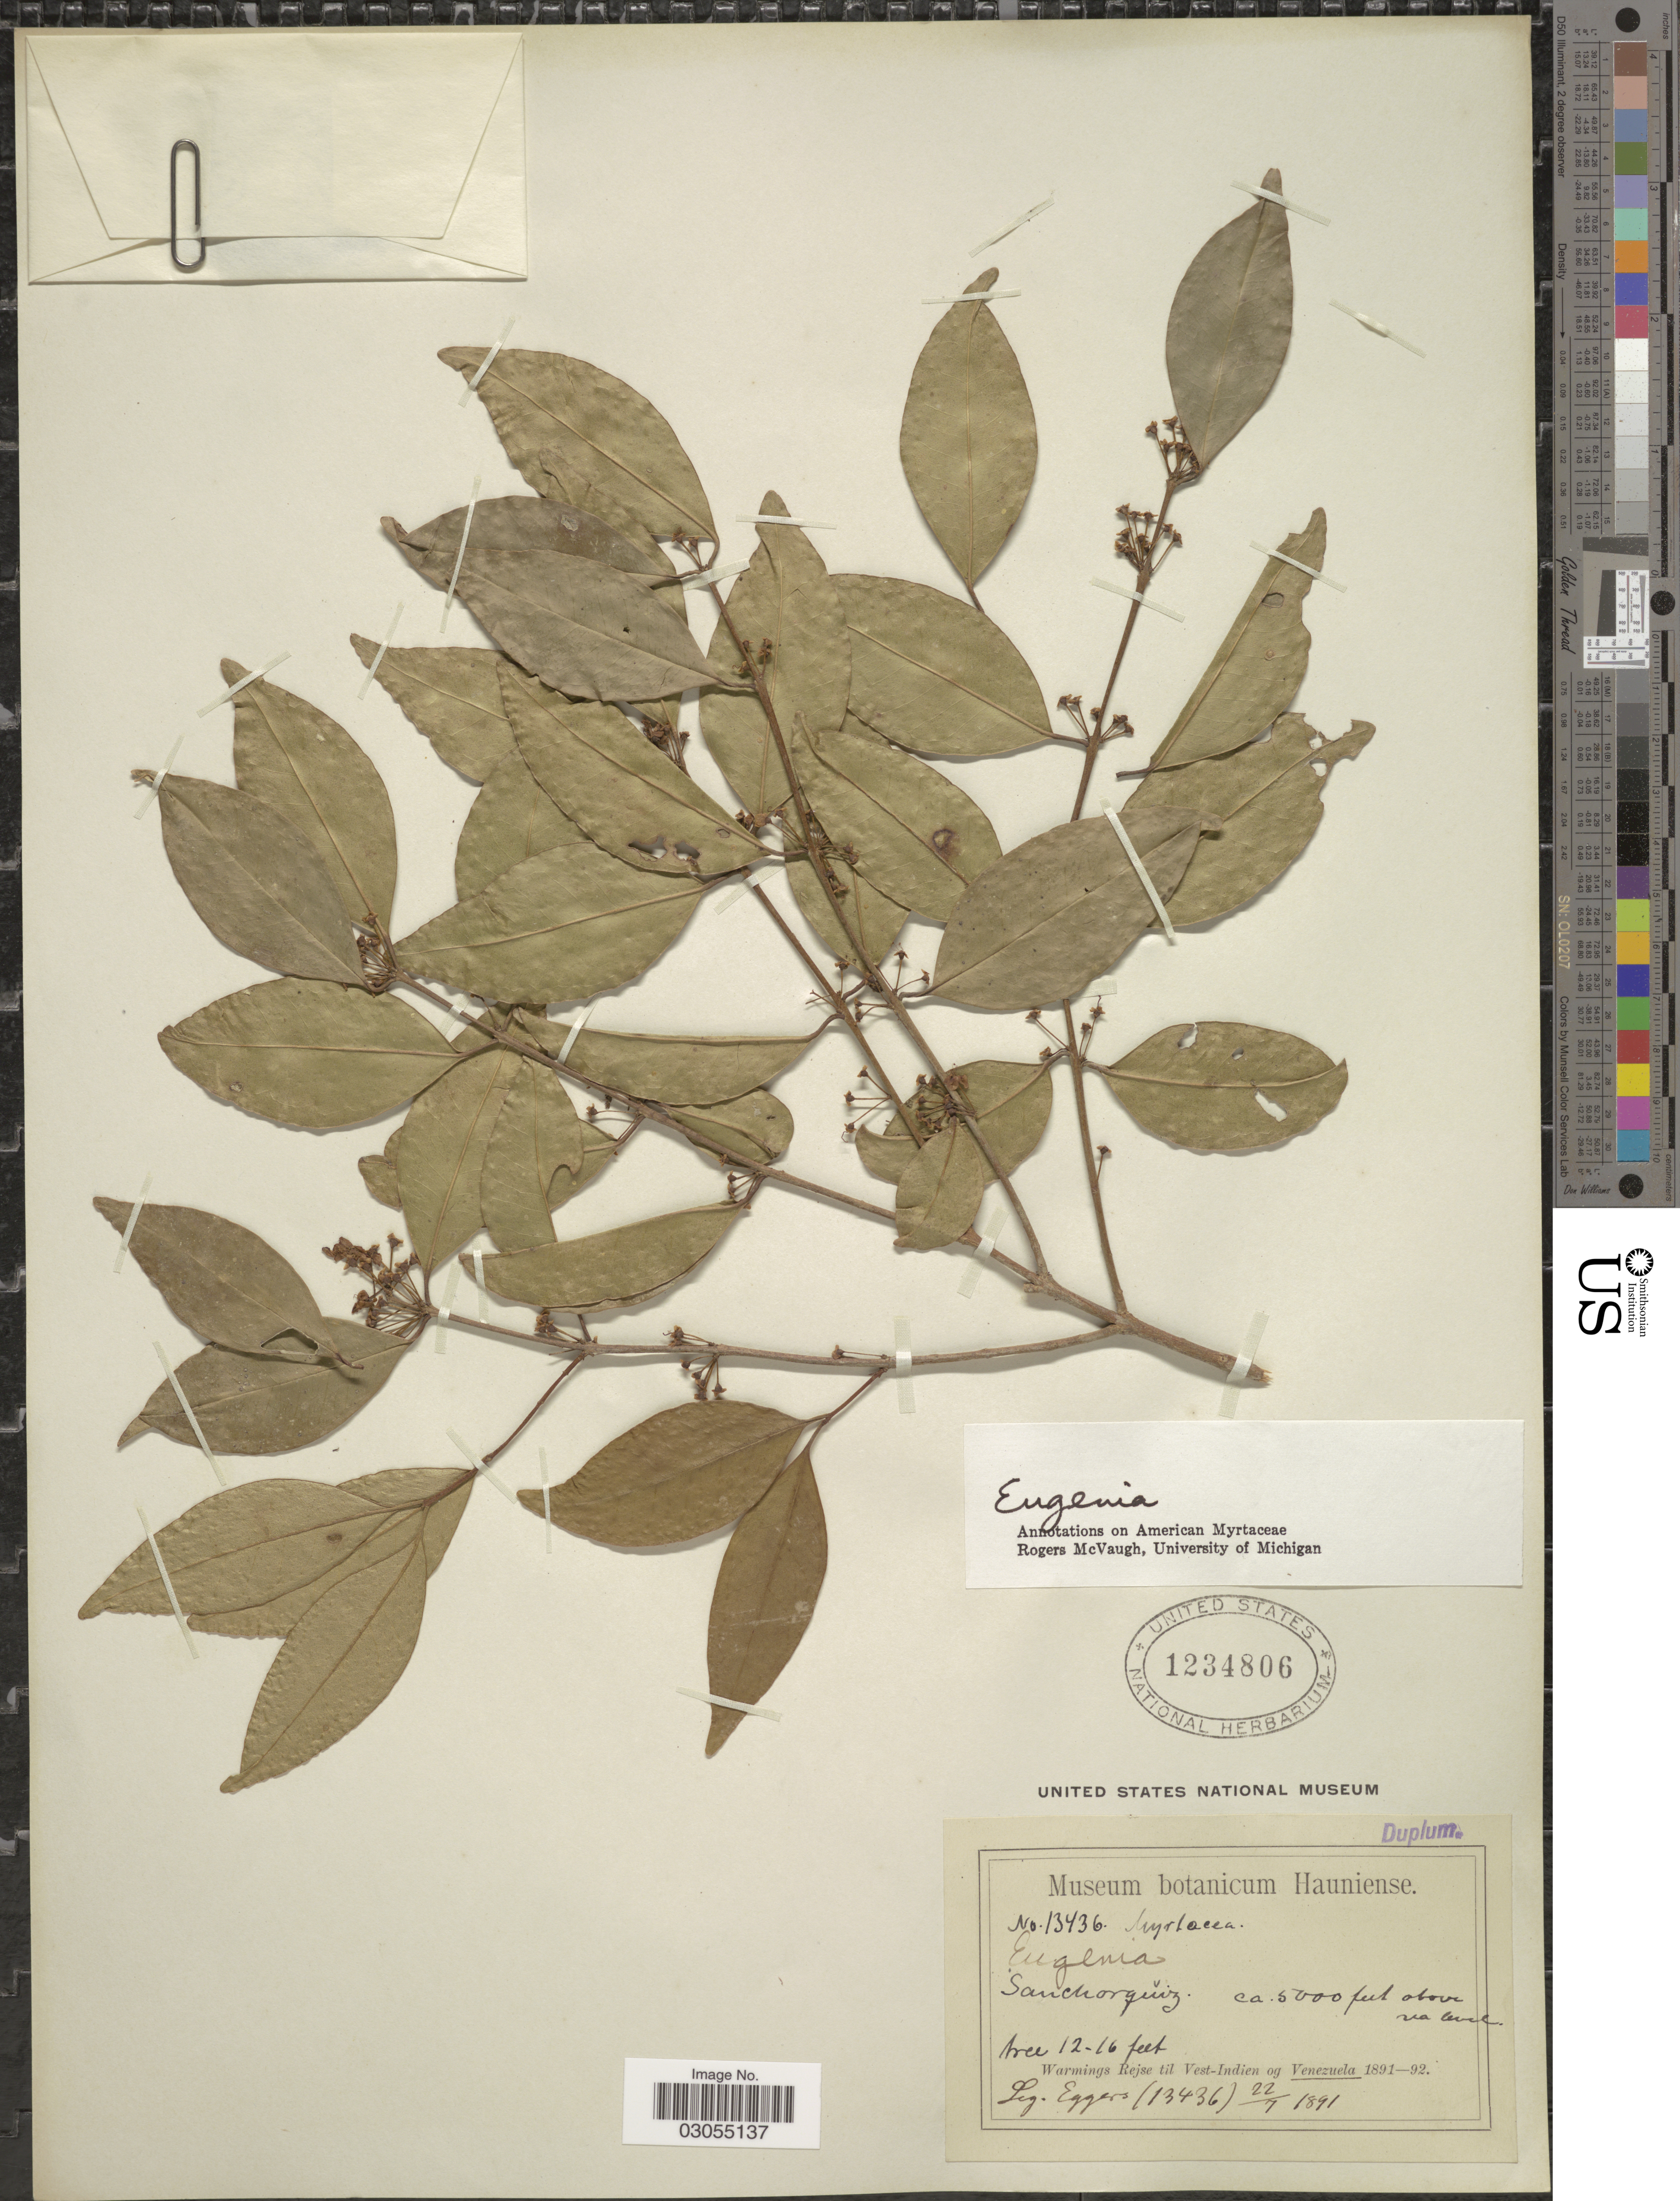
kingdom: Plantae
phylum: Tracheophyta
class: Magnoliopsida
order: Myrtales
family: Myrtaceae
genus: Eugenia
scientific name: Eugenia sp.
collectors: -. Eggers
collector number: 13436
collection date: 1891-07-22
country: Venezuela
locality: Warmings Rejse til Vest-Indien og Venezuela.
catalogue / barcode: US 1234806